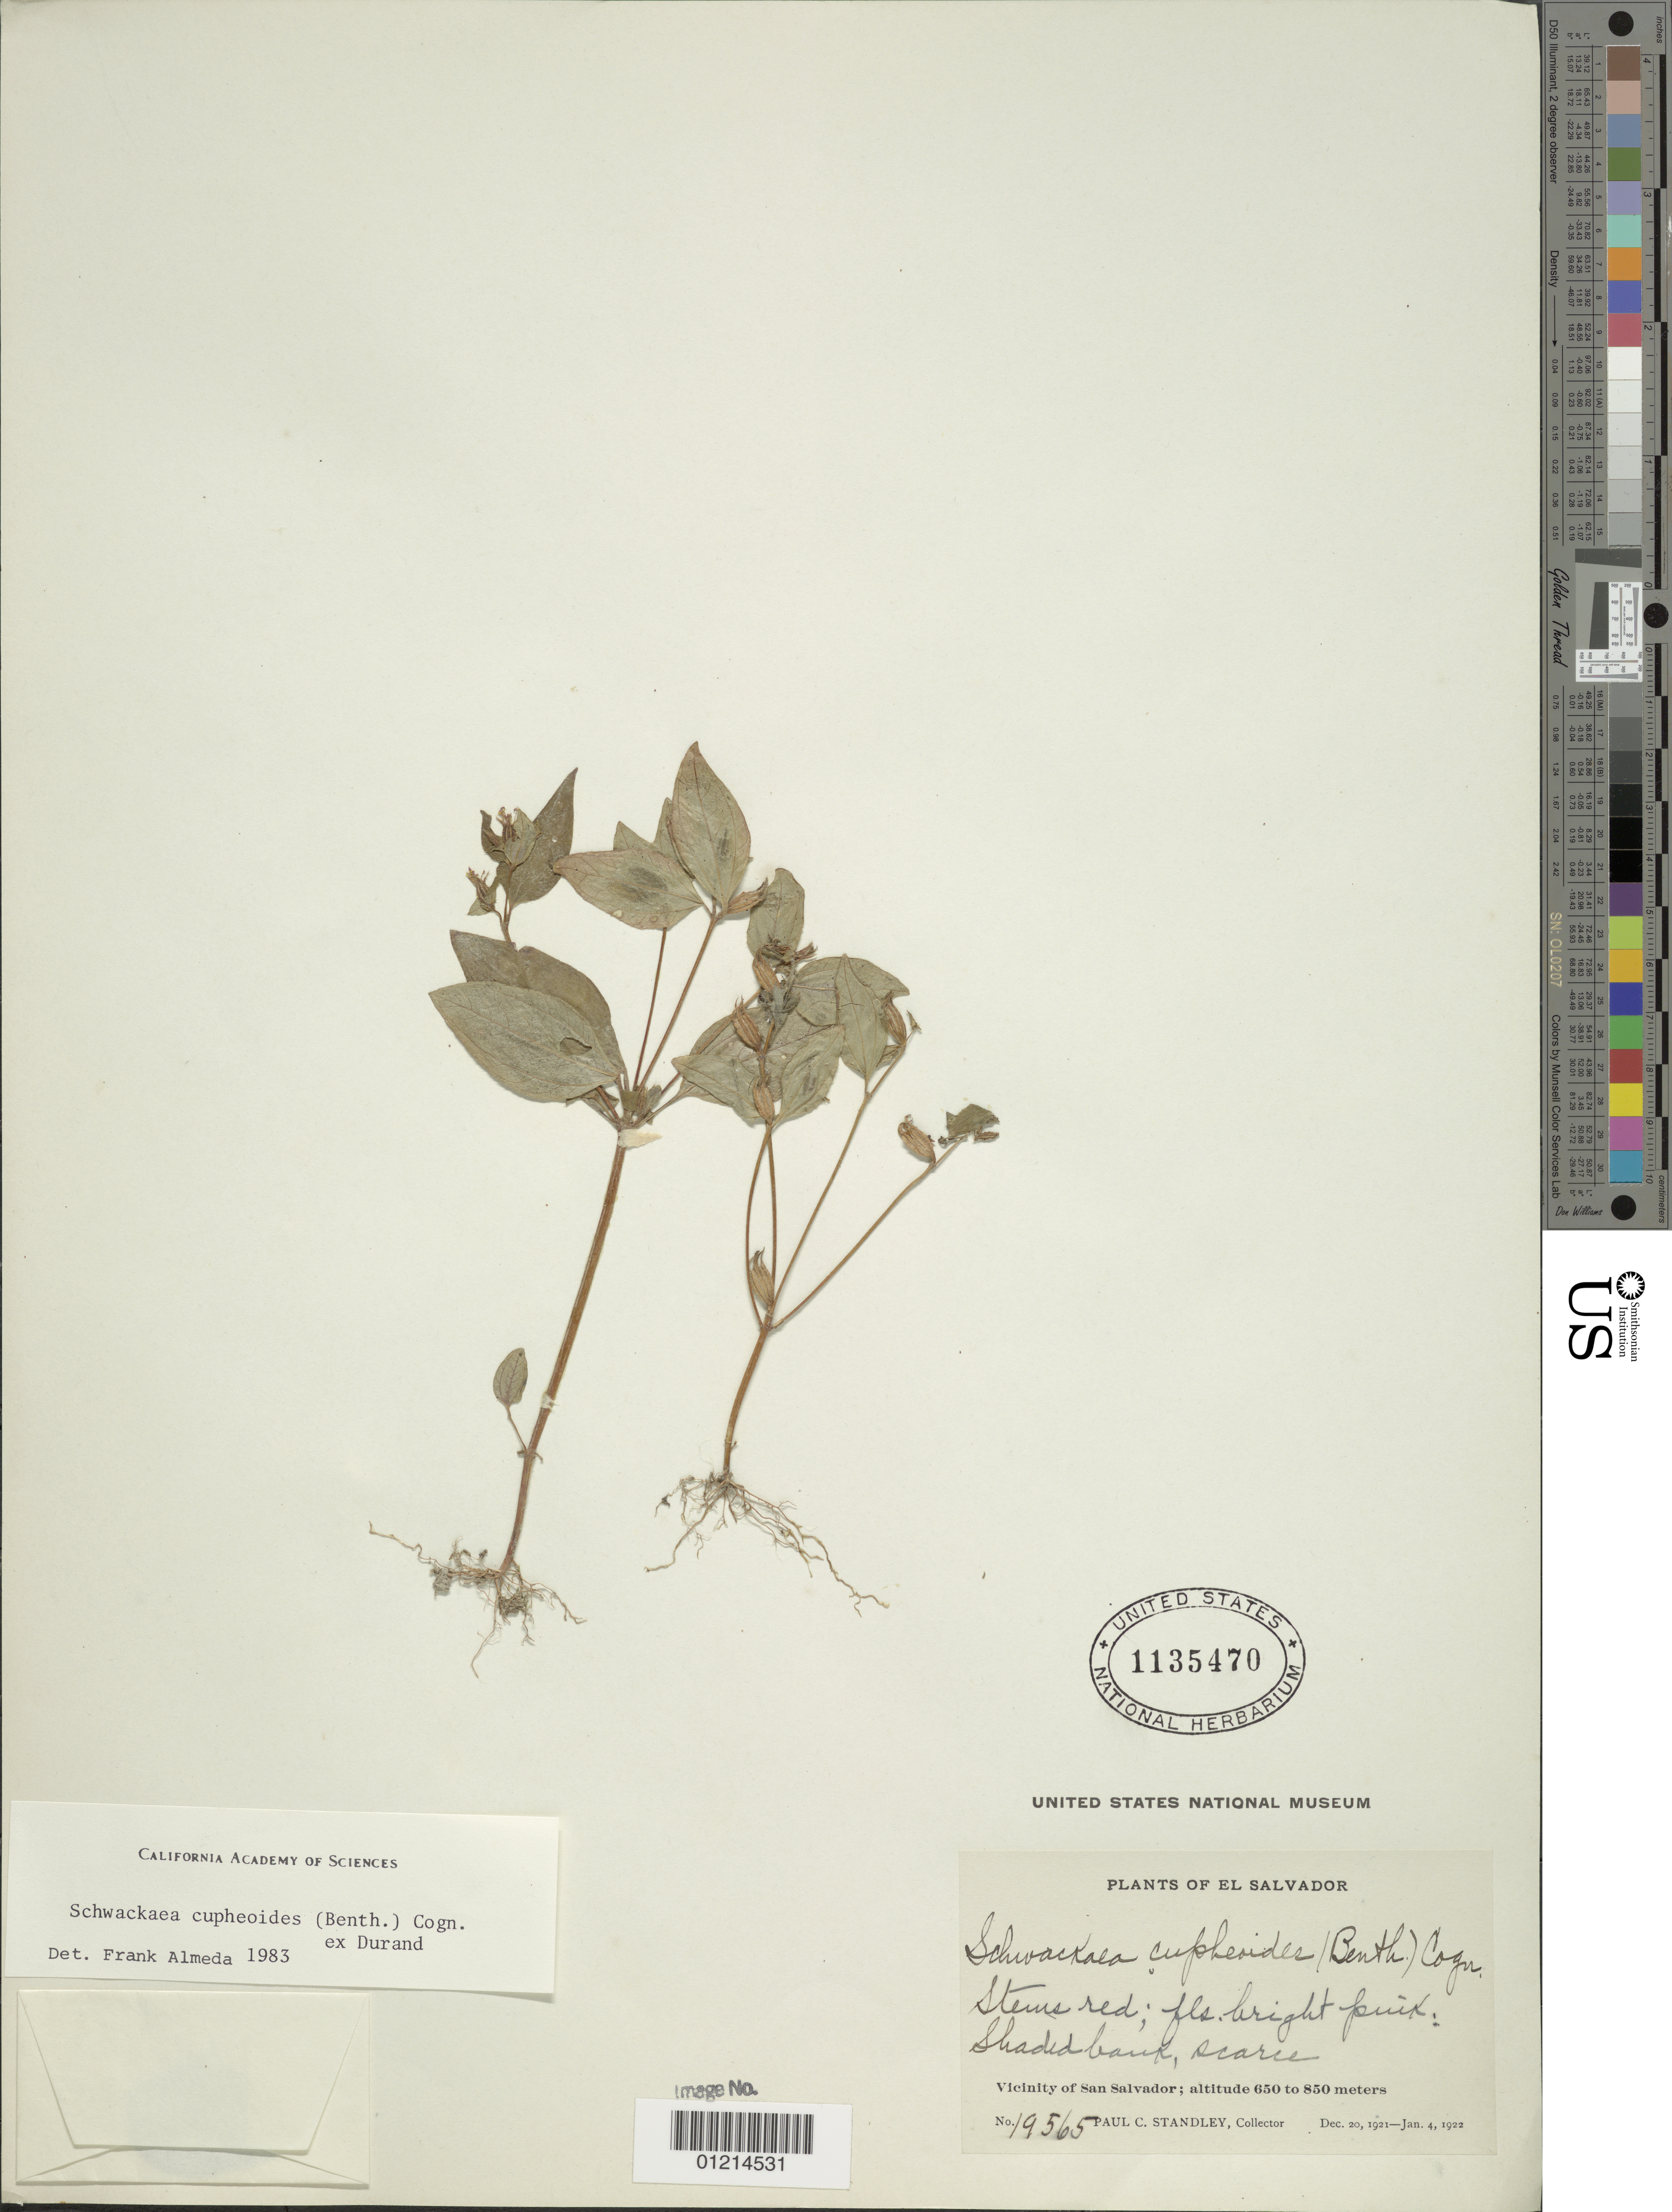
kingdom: Plantae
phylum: Tracheophyta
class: Magnoliopsida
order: Myrtales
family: Melastomataceae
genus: Schwackaea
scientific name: Schwackaea cupheoides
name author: (Benth.) Cogn.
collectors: P. C. Standley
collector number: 19565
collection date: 1921-12-20/1922-01-04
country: El Salvador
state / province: San Salvador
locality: Vicinity of San Salvador.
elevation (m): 650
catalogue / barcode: US 1135470